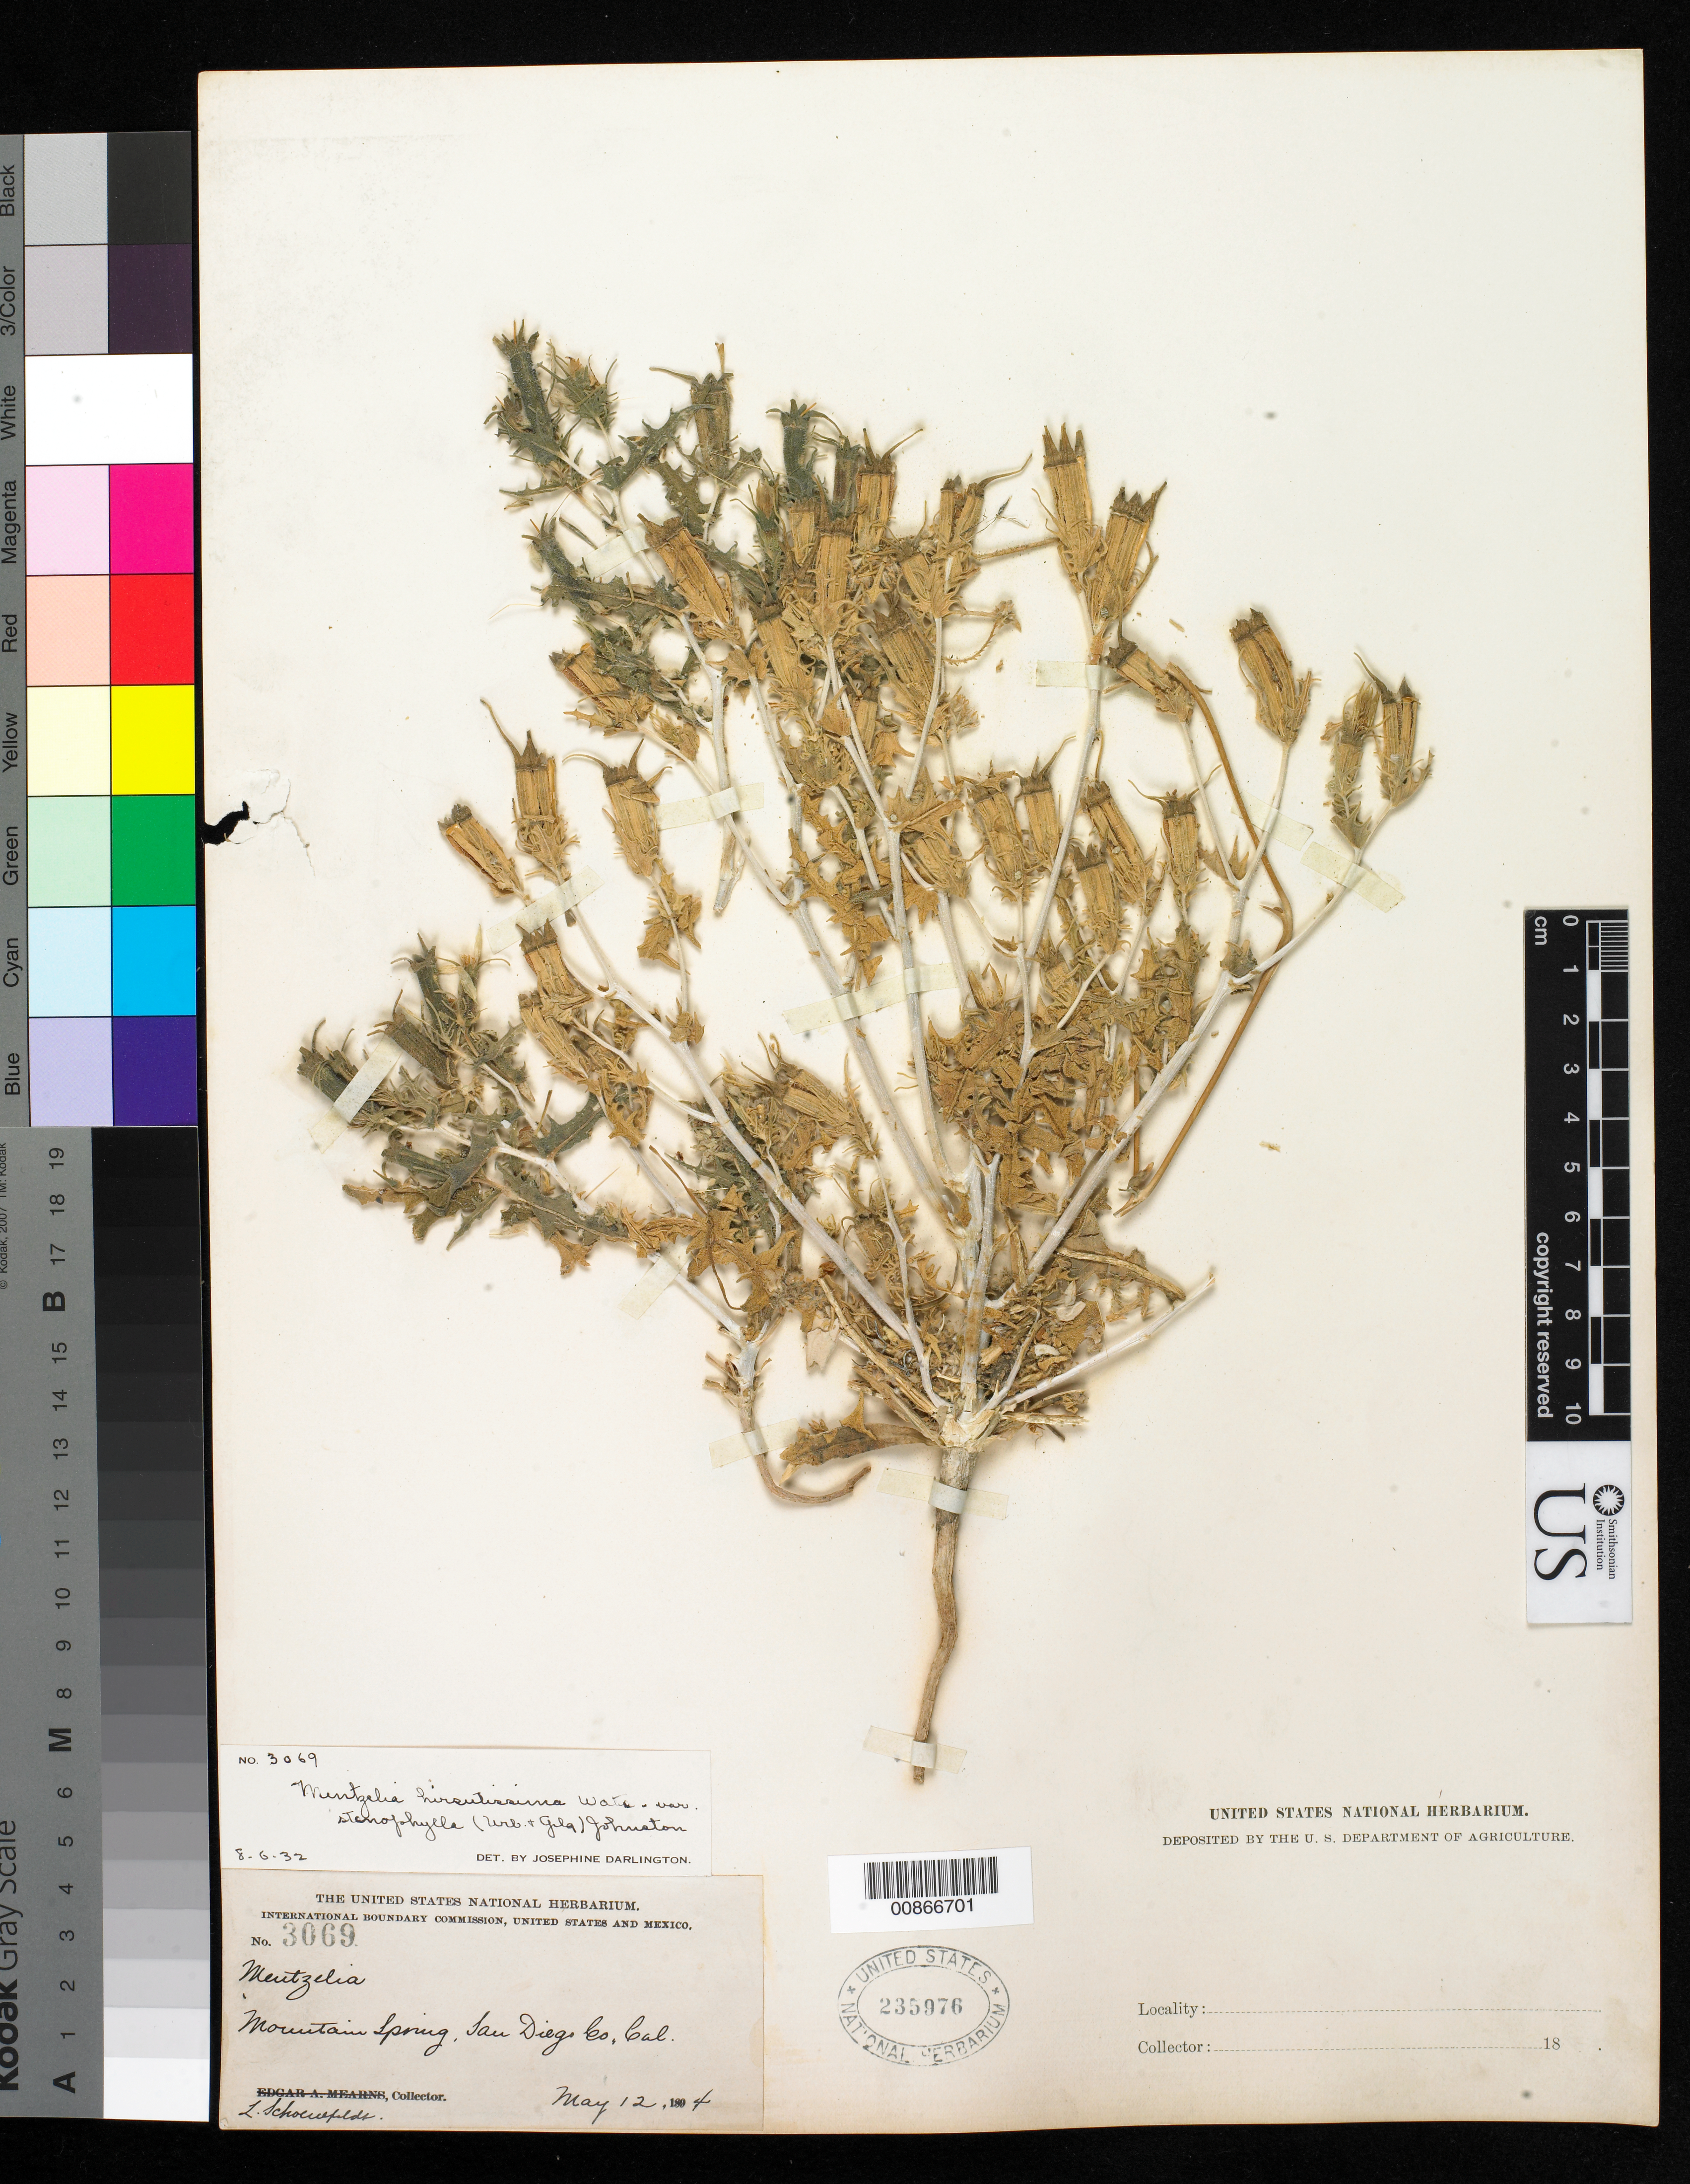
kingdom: Plantae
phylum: Tracheophyta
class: Magnoliopsida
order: Cornales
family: Loasaceae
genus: Mentzelia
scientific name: Mentzelia hirsutissima var. stenophylla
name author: S. Watson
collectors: L. Schoenfeldt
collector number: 3069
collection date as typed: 12 May 1894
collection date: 1894-05-12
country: United States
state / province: California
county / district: San Diego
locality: Mountain Spring, San Diego County, California.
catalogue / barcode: US 235976